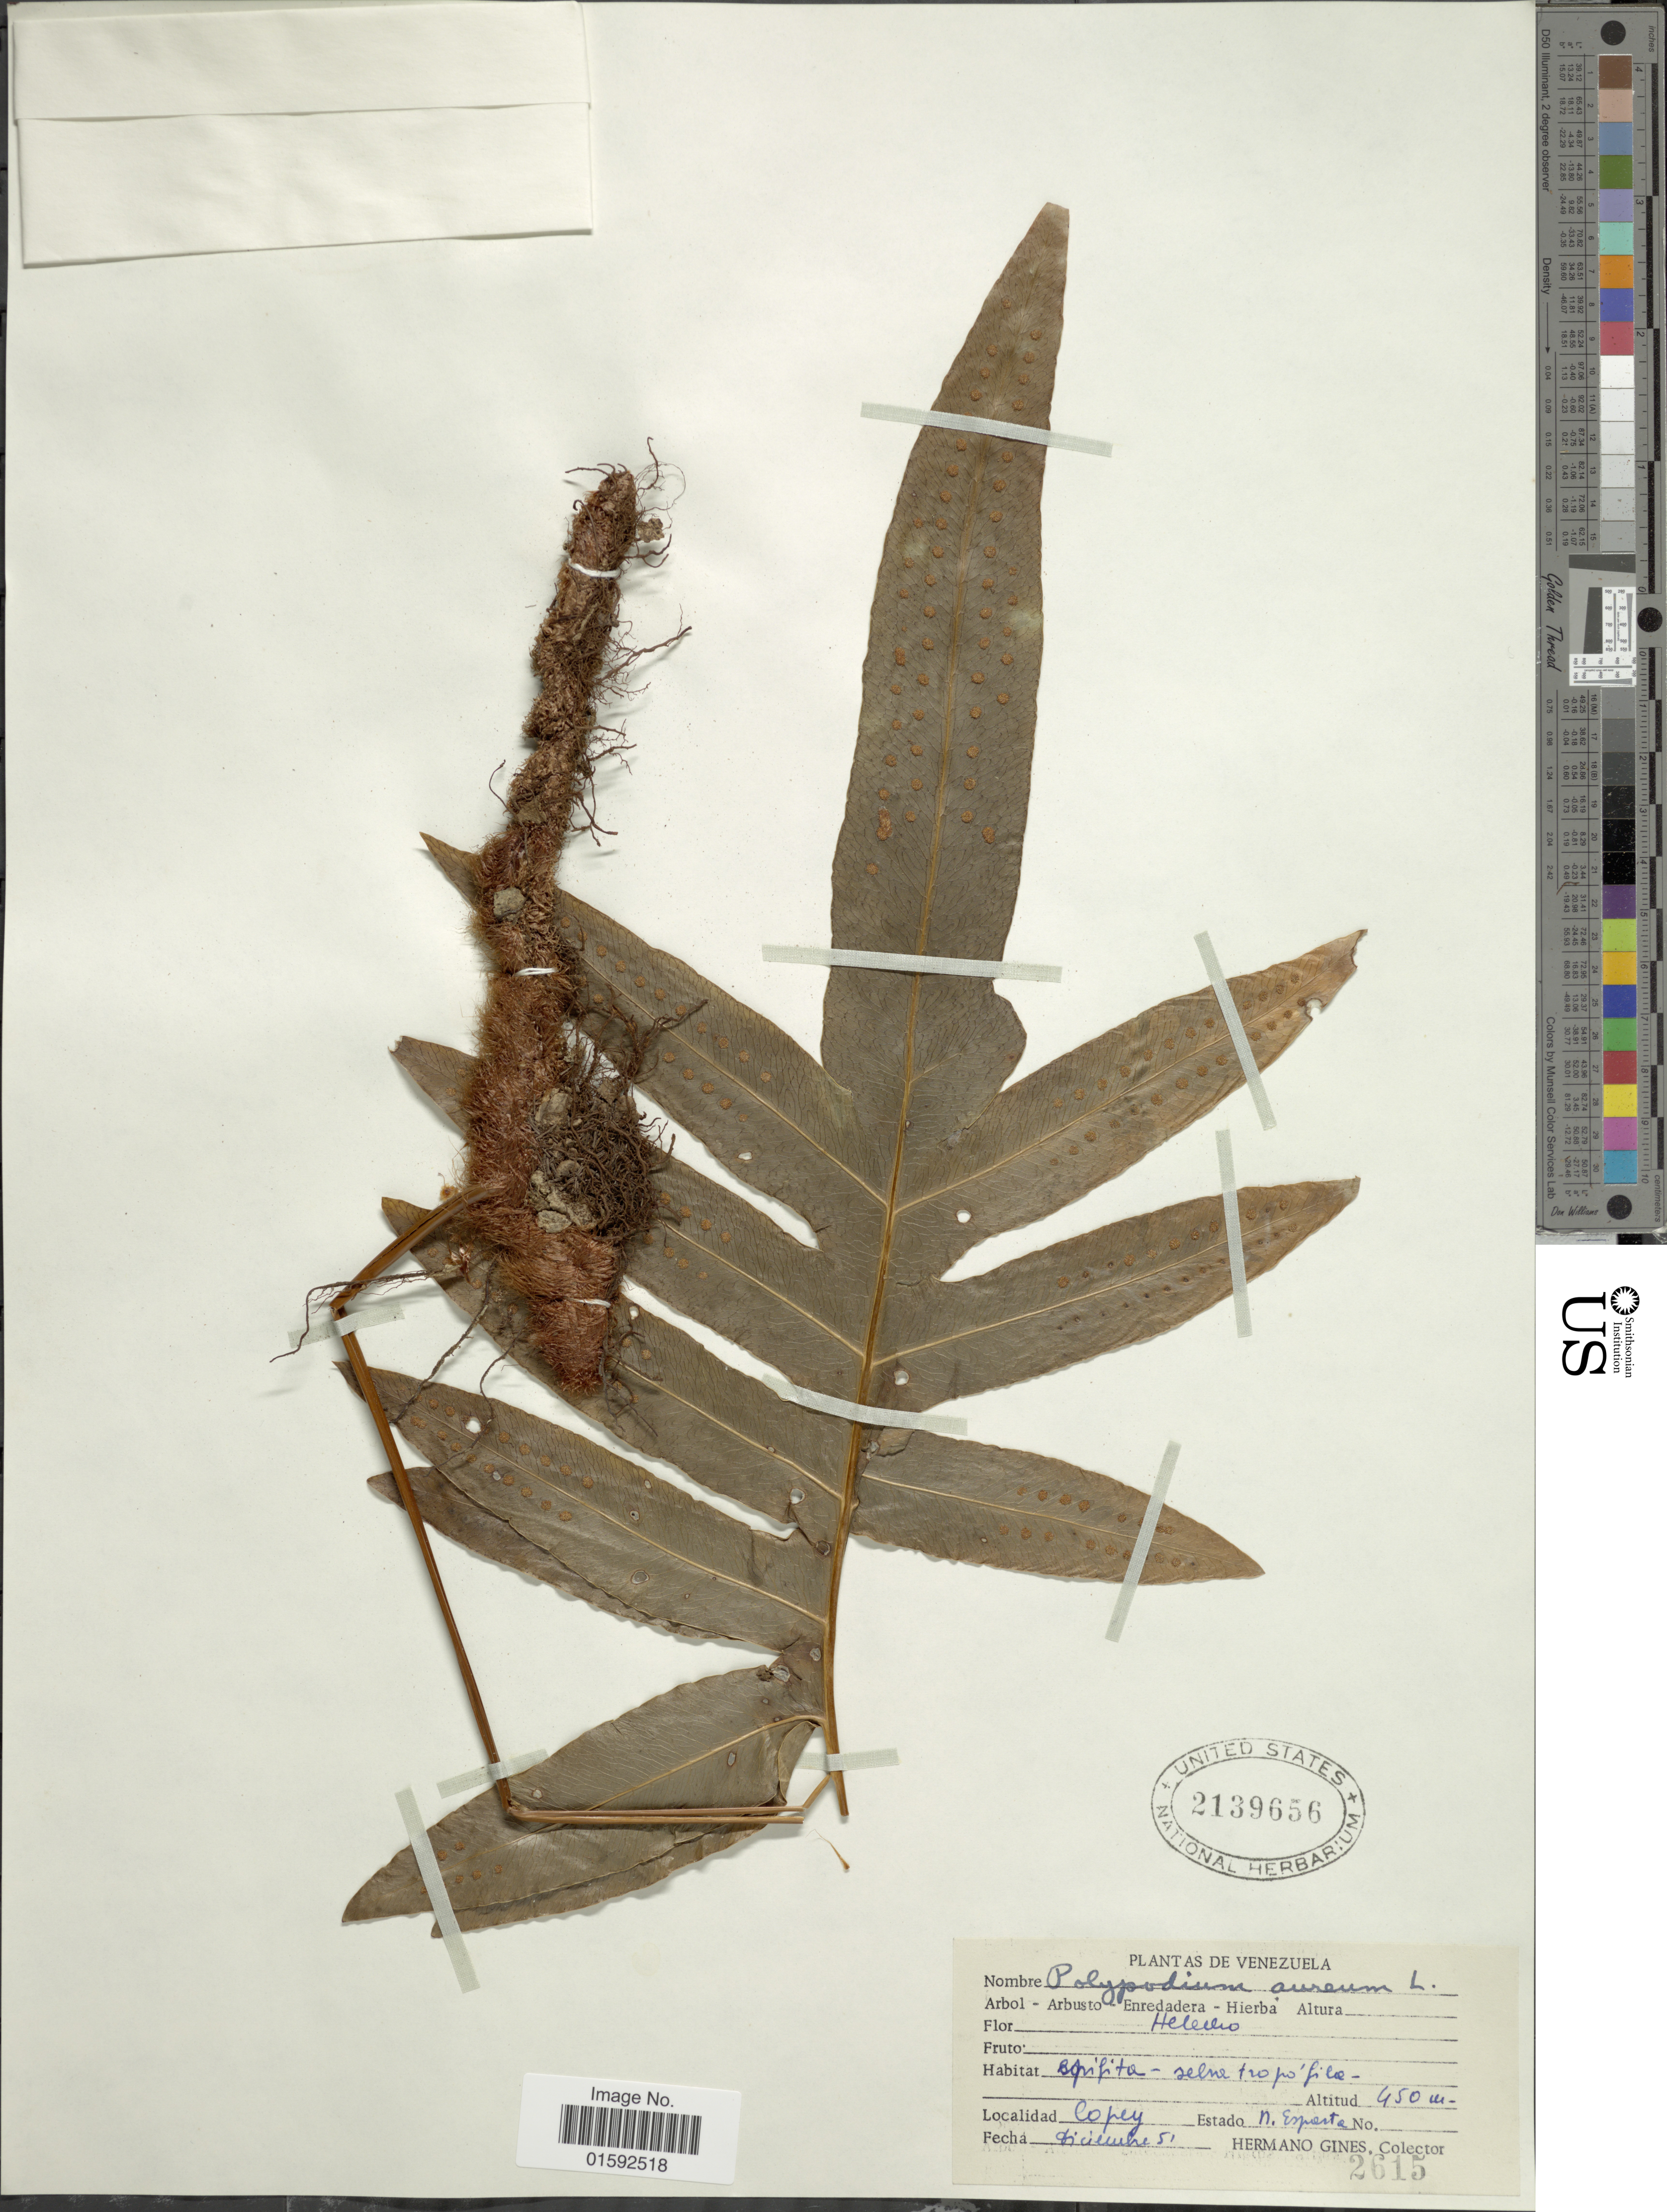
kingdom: Plantae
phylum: Tracheophyta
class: Polypodiopsida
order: Polypodiales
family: Polypodiaceae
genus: Phlebodium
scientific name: Phlebodium aureum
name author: (L.) J. Sm.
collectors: Bro. Gines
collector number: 2615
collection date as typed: Transcribed d/m/y: /12/51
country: Venezuela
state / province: Nueva Esparta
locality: Venezuela, Copey, Estado N. Esparta.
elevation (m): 450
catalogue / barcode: US 2139656